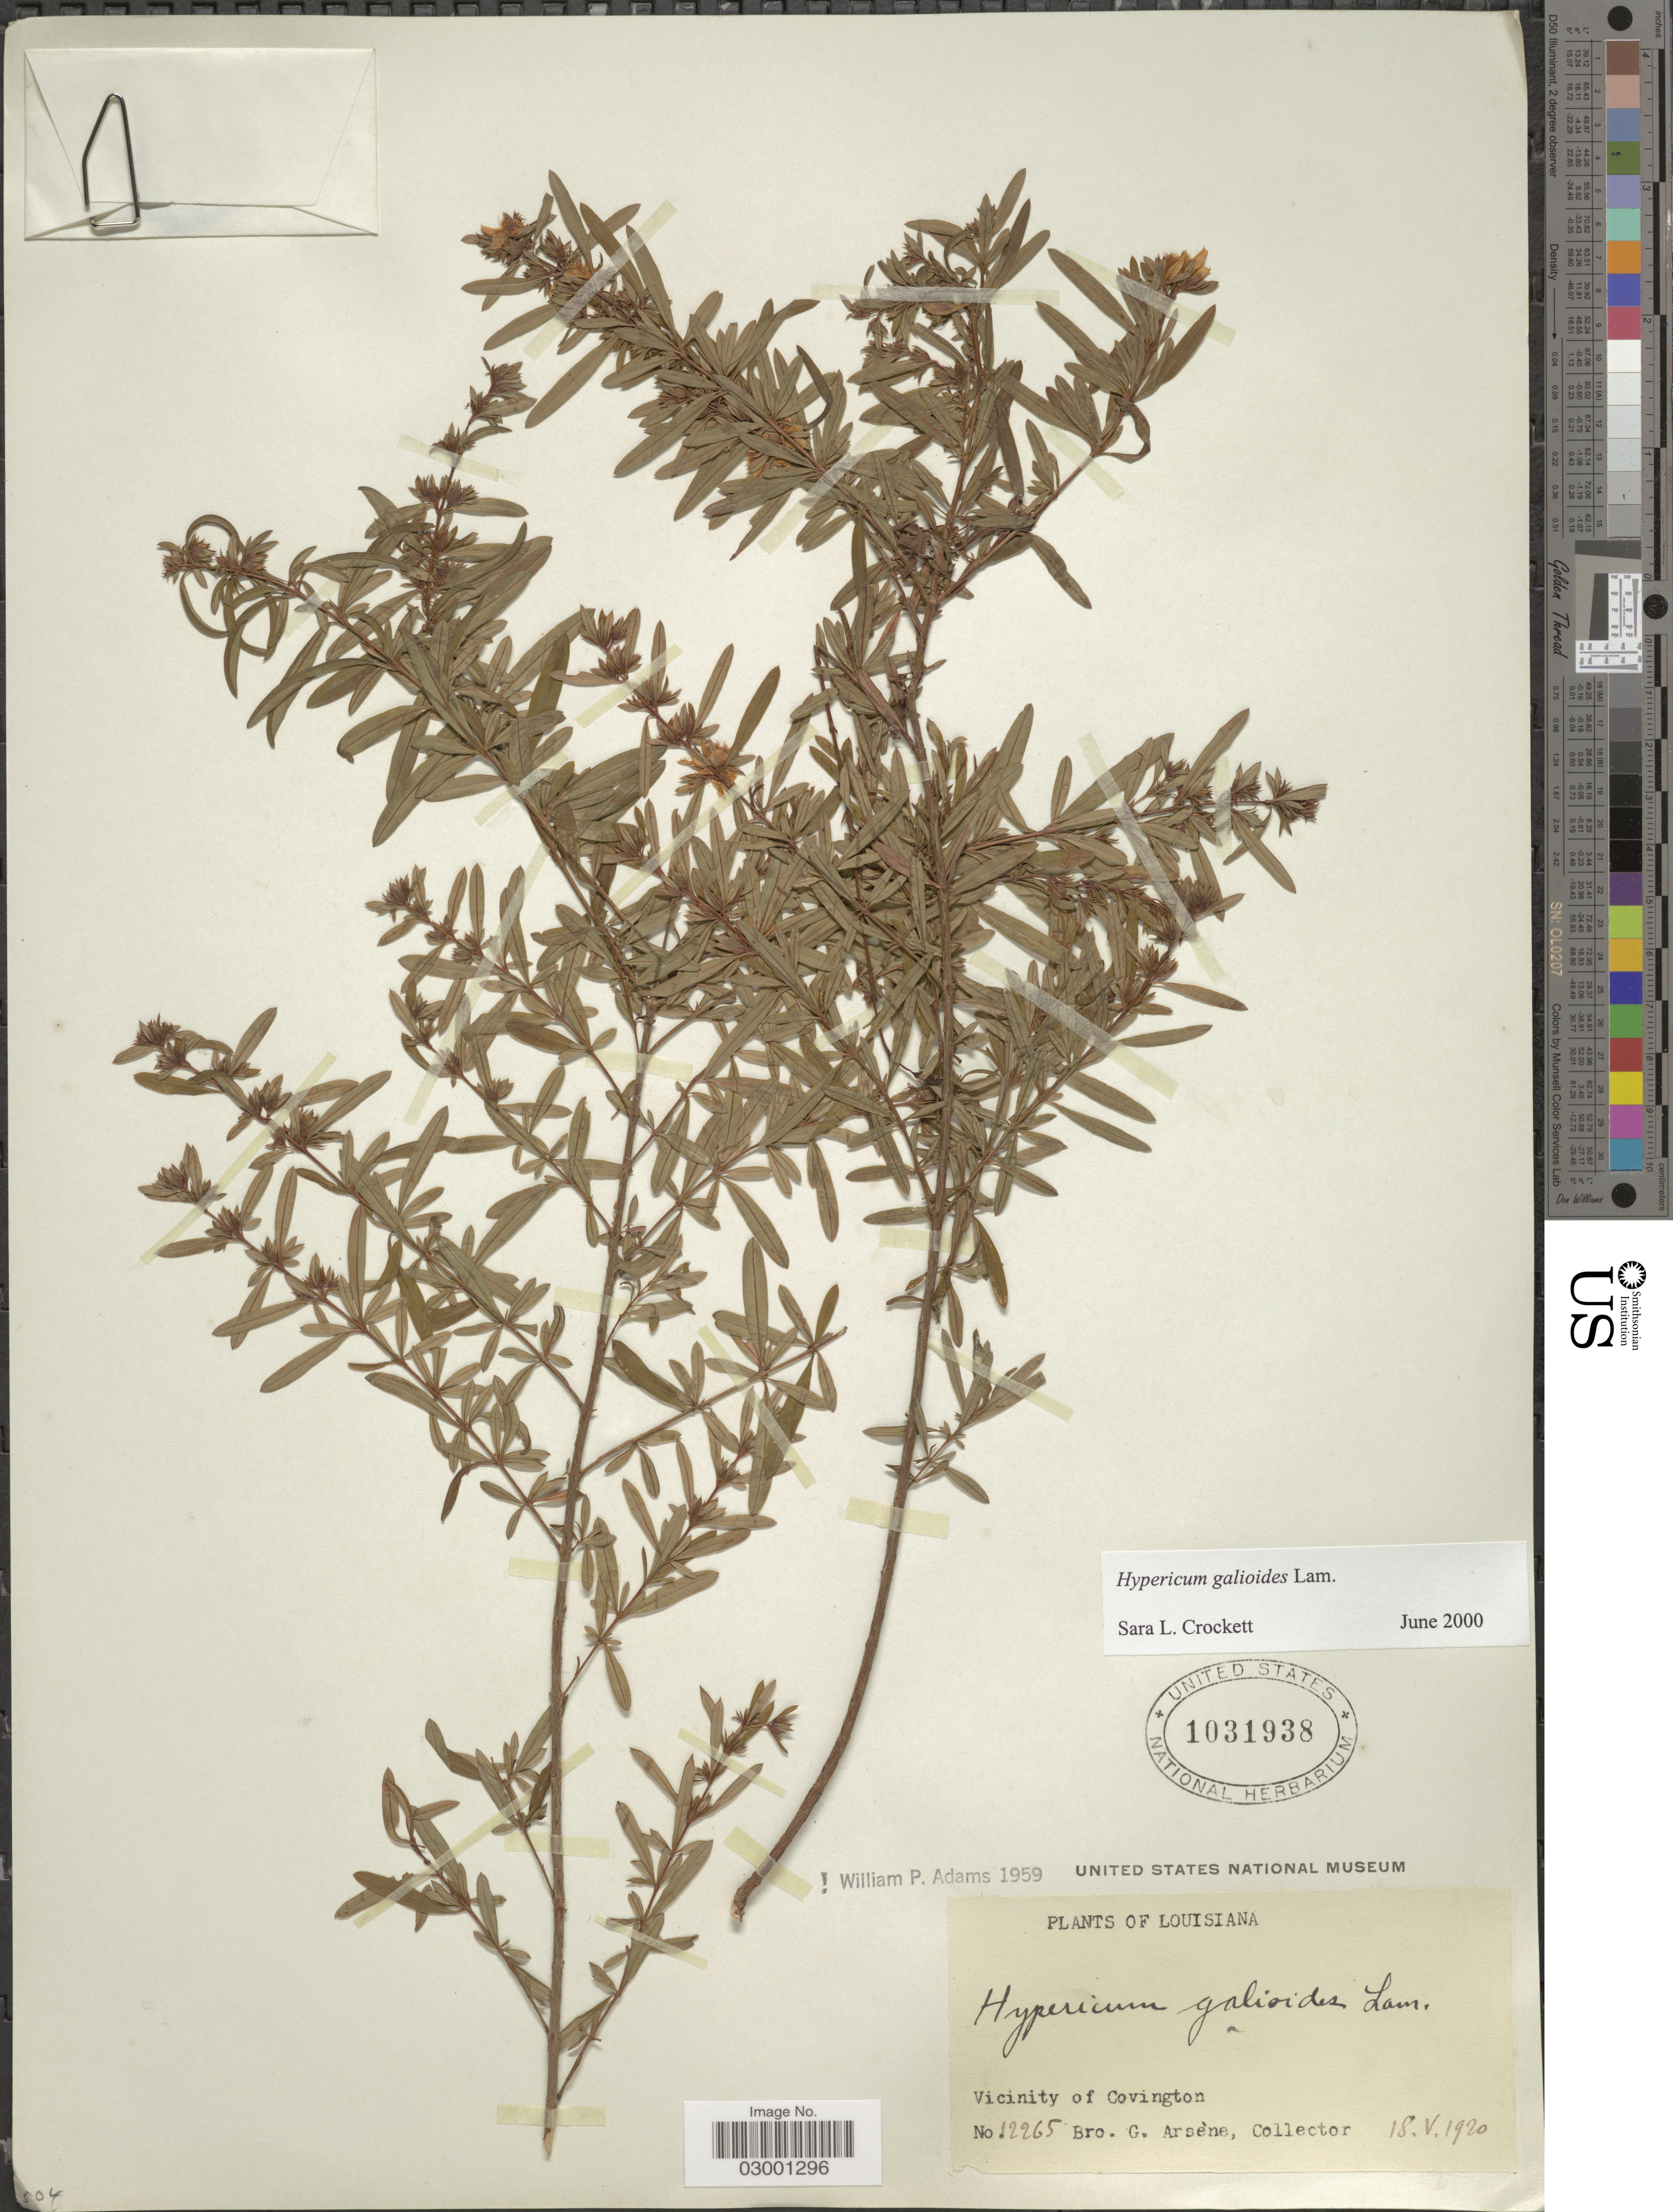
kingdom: Plantae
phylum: Tracheophyta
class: Magnoliopsida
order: Malpighiales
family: Hypericaceae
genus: Hypericum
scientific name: Hypericum galioides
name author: Lam.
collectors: Bro. G. Arsène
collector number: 12265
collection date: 1920-05-18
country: United States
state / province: Louisiana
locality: Vicinity of Covington.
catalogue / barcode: US 1031938